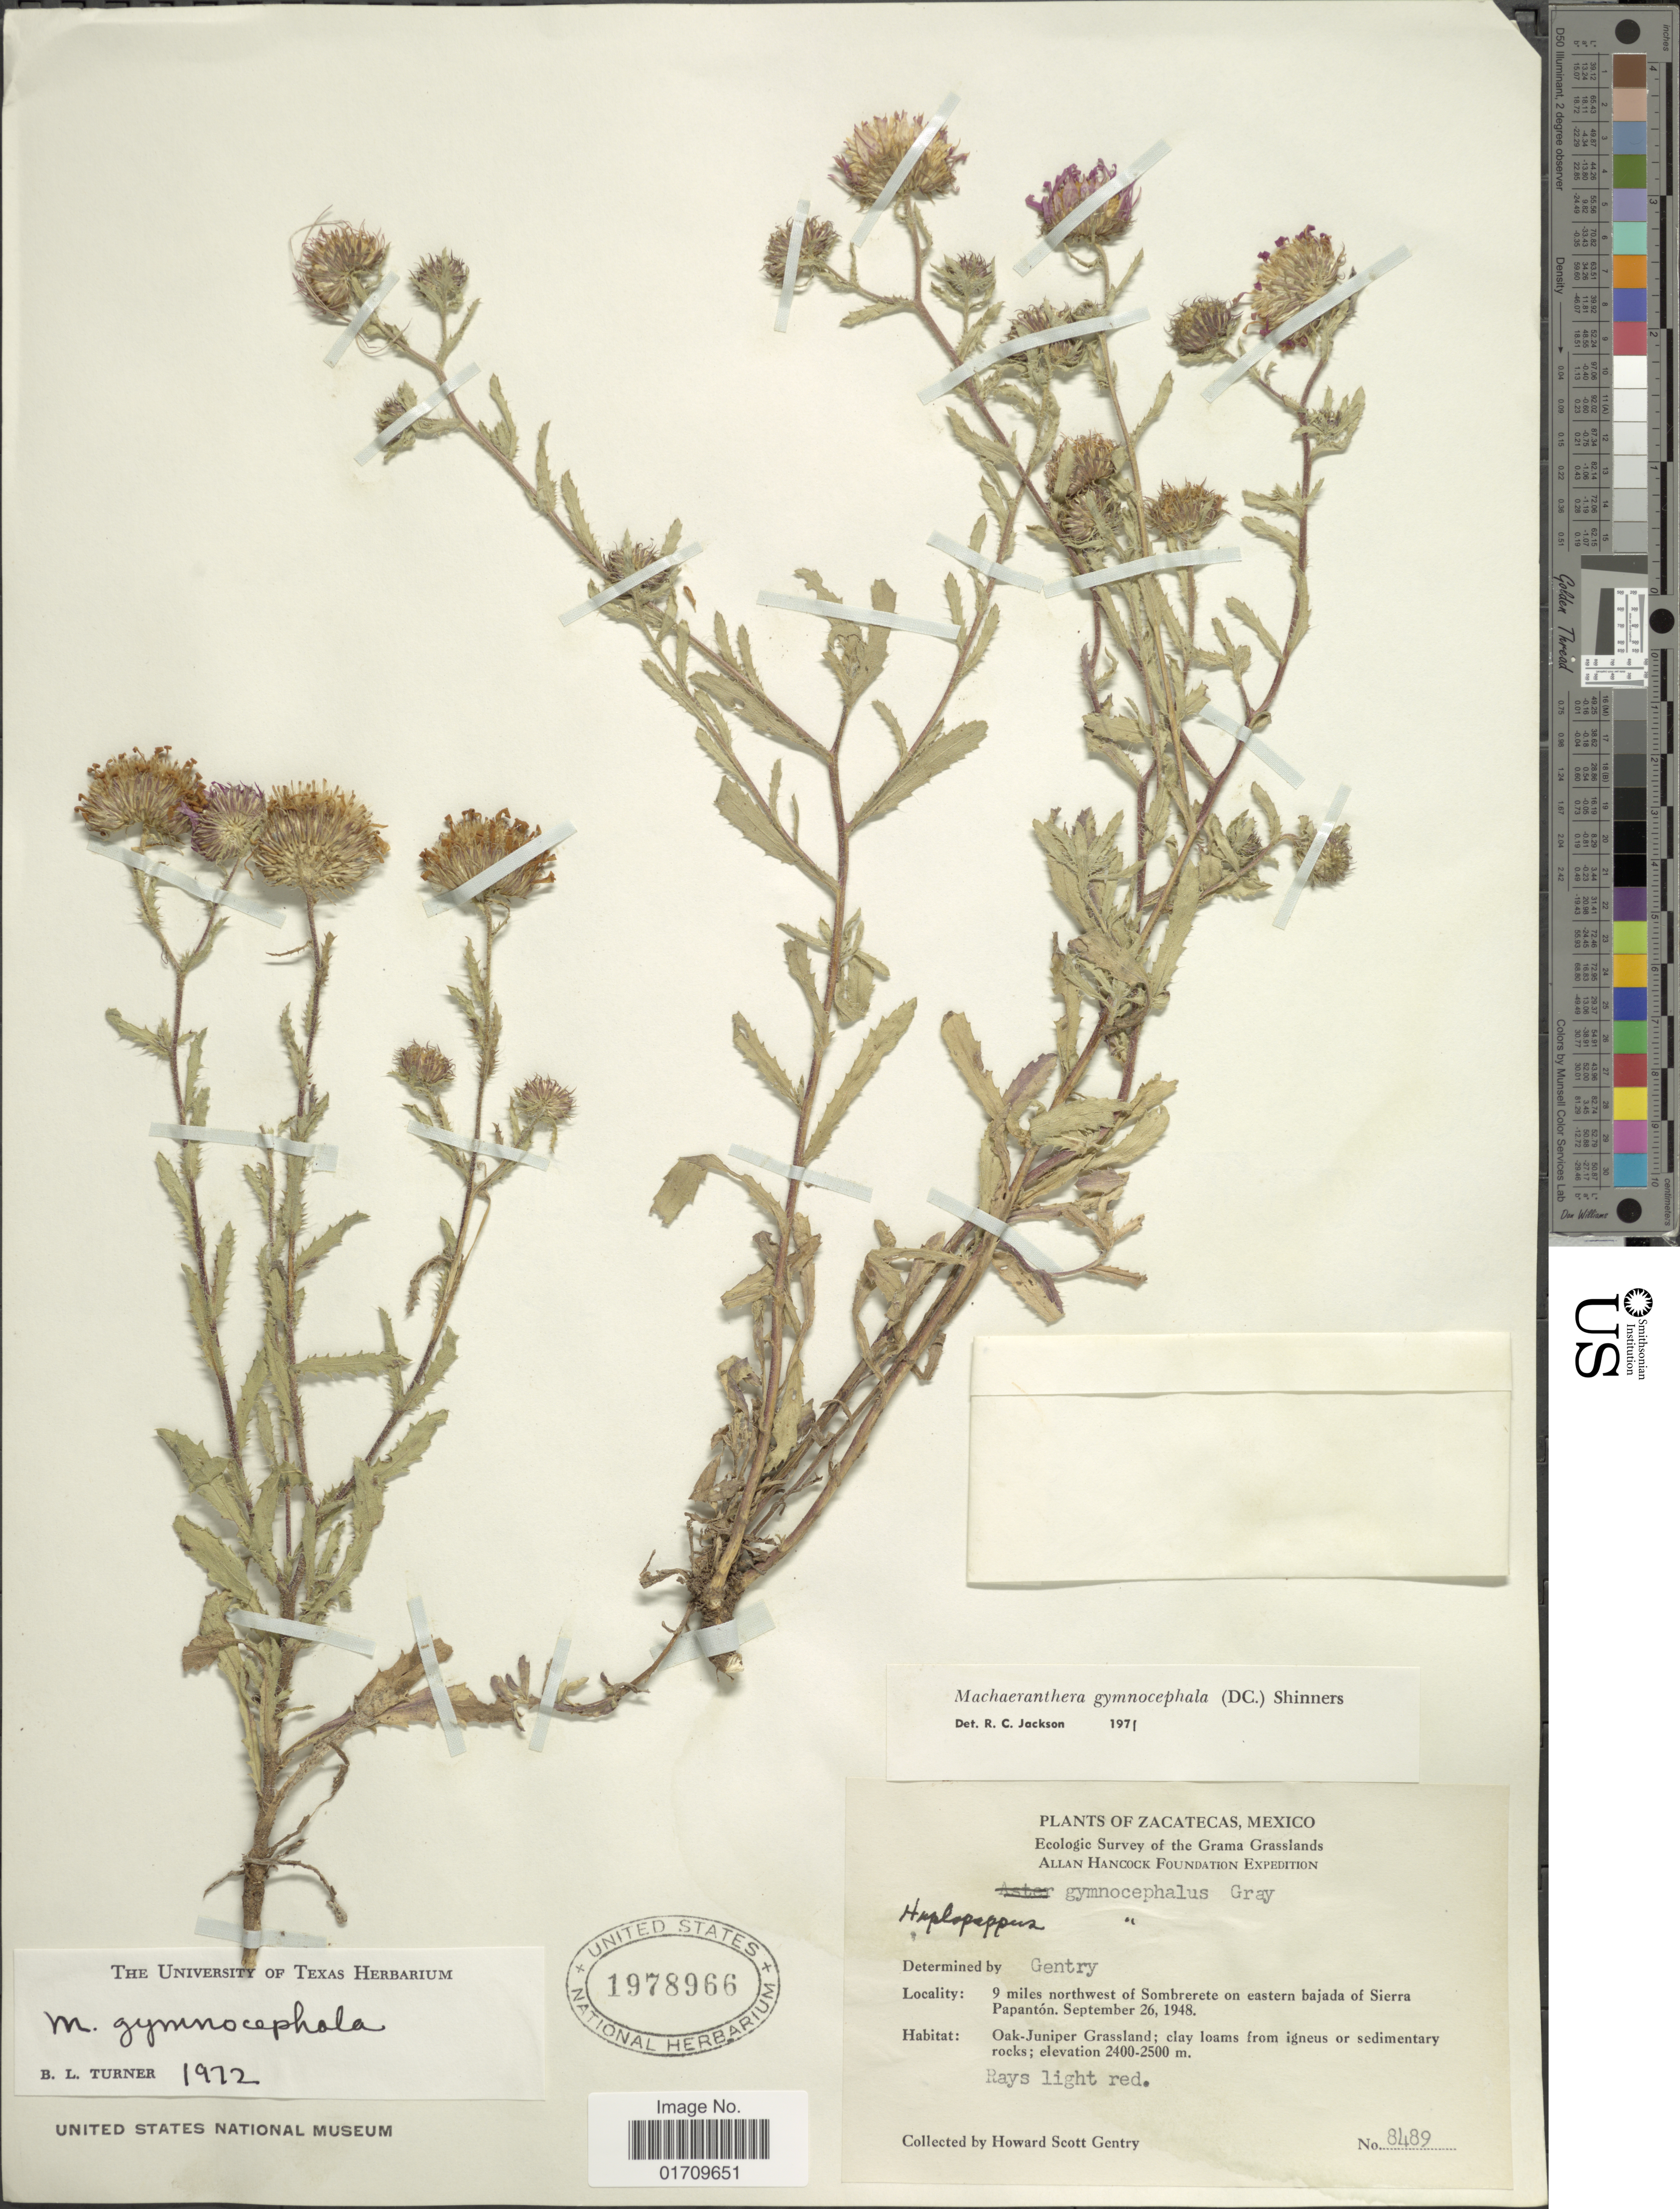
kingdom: Plantae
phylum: Tracheophyta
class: Magnoliopsida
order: Asterales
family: Asteraceae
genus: Machaeranthera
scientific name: Machaeranthera gymnocephala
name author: (DC.) Shinners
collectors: H. S. Gentry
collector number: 8489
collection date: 1948-09-26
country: Mexico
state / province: Zacatecas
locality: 9 miles northwest of Sombrerete on eastern bajada of Sierra Papanton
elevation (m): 2400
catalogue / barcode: US 1978966